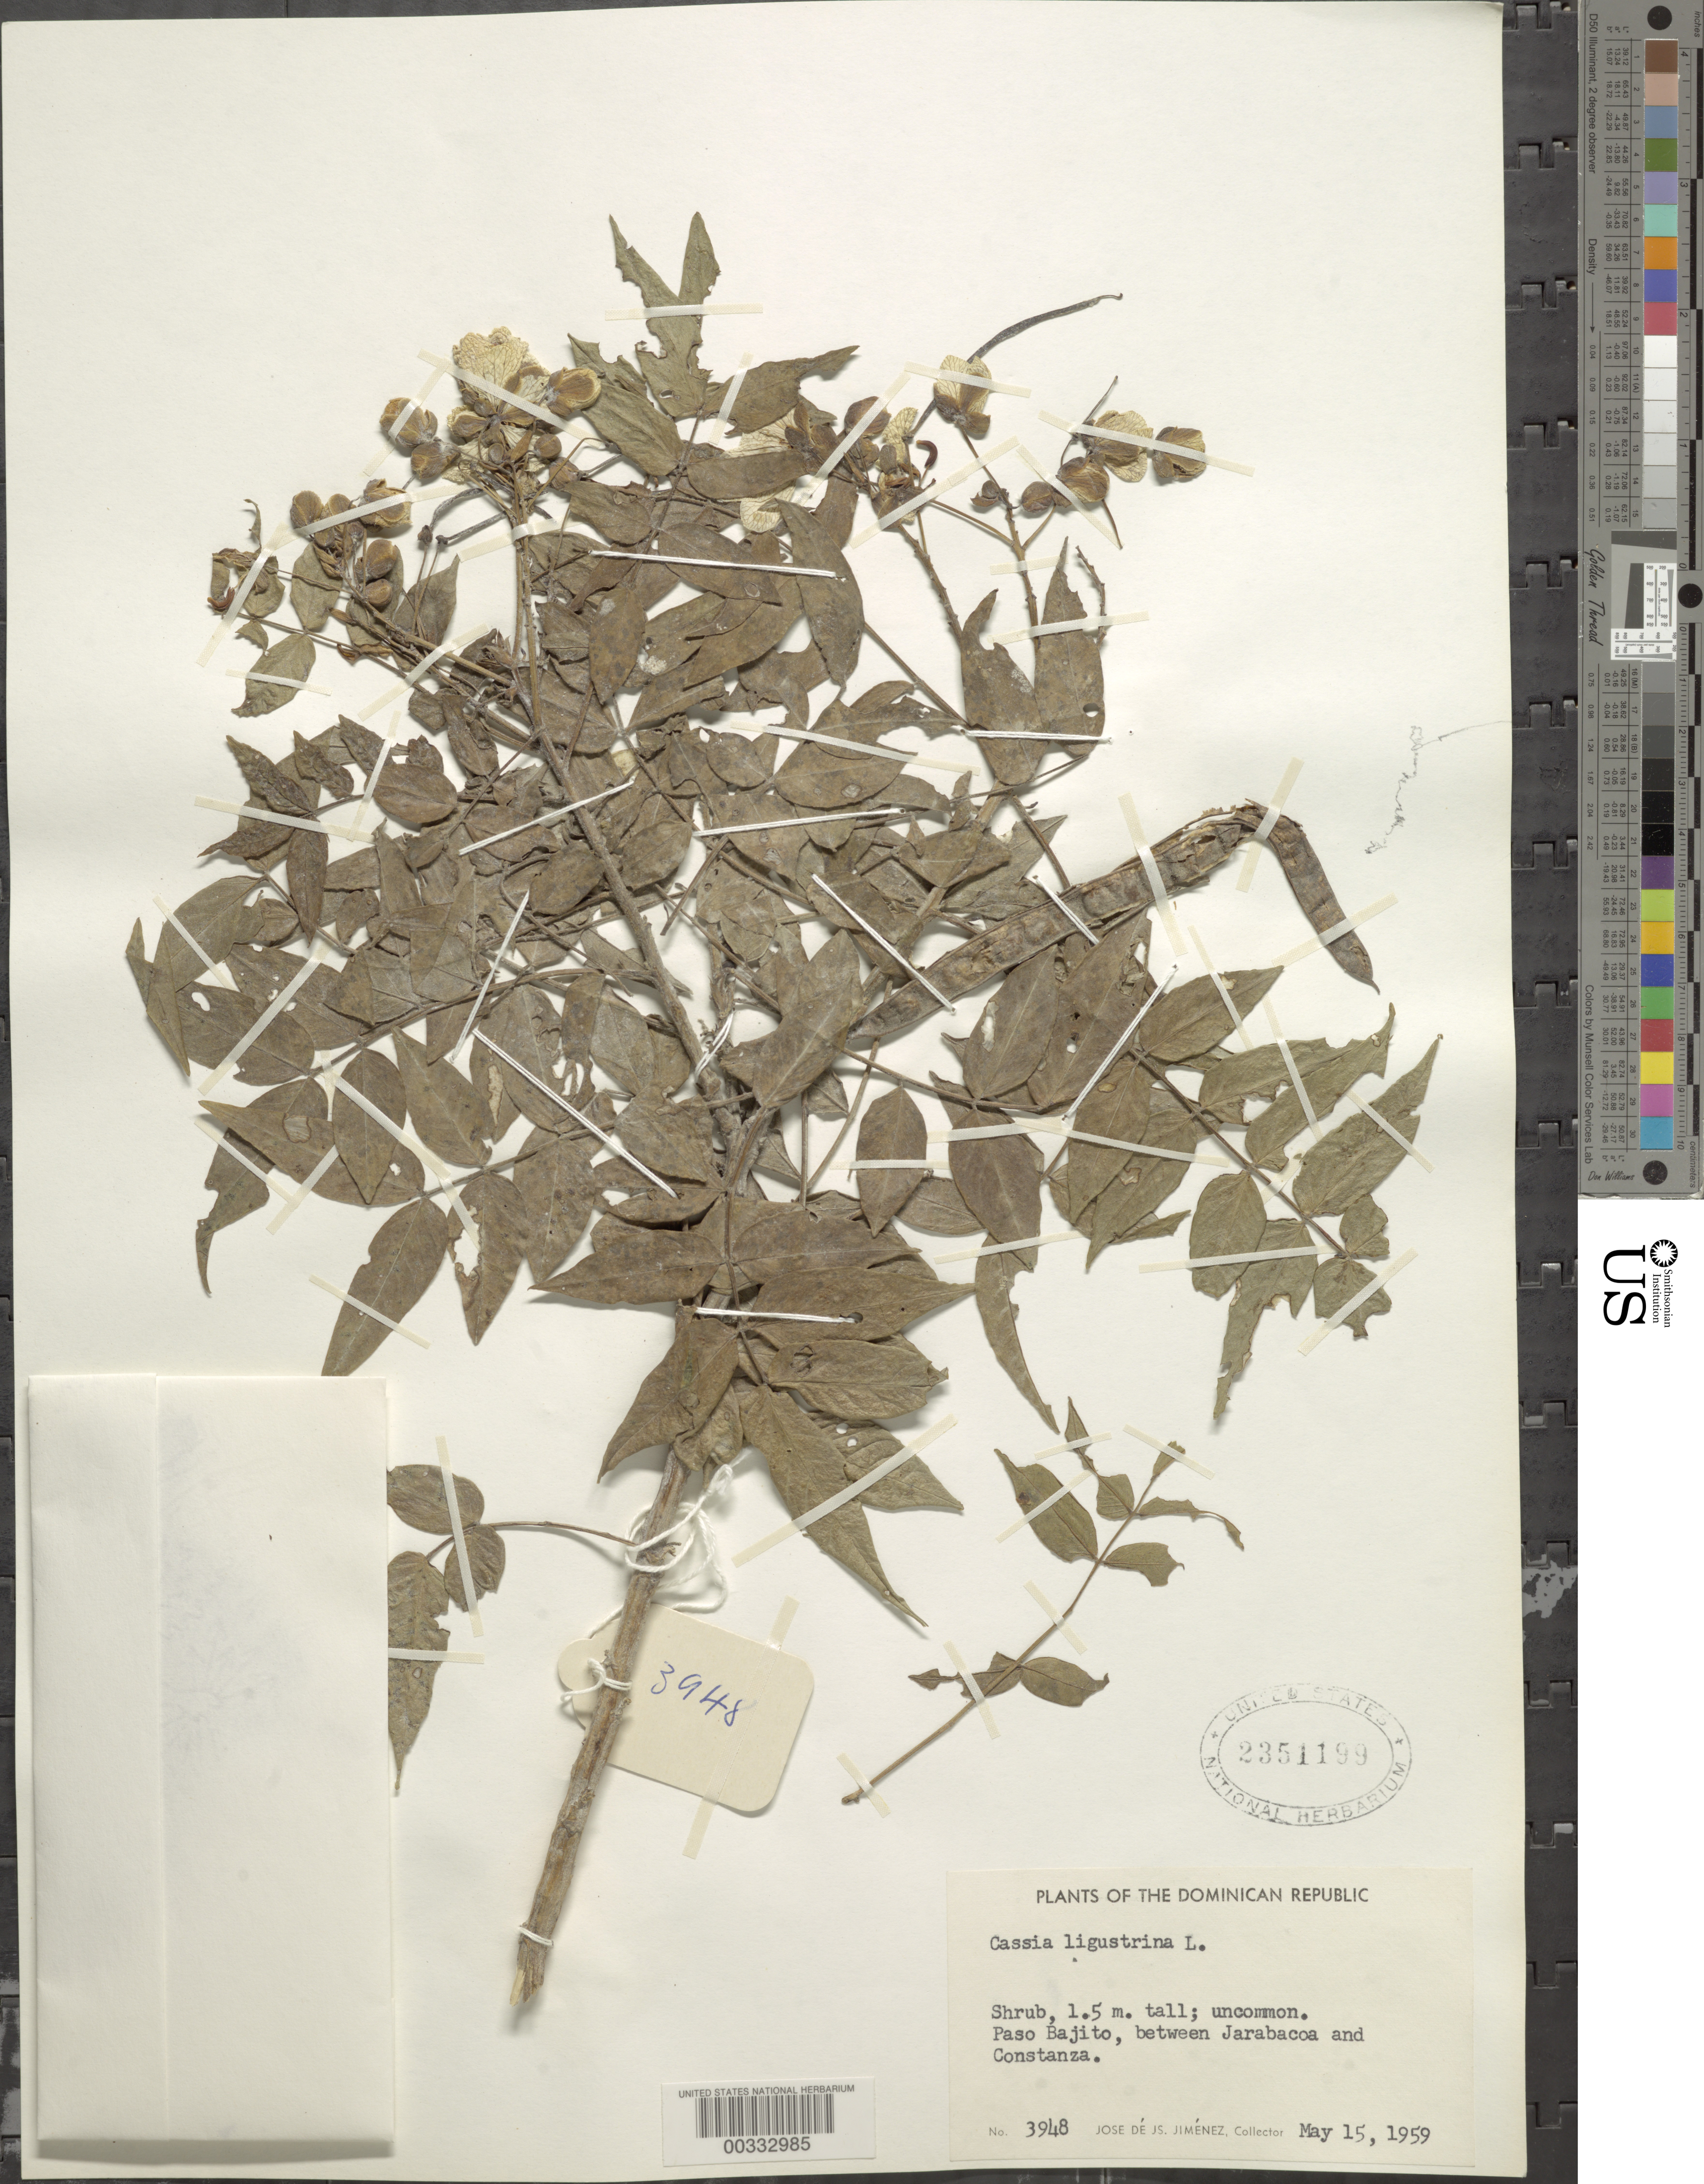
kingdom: Plantae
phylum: Tracheophyta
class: Magnoliopsida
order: Fabales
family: Fabaceae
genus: Senna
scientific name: Senna ligustrina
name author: (L.) H.S. Irwin & Barneby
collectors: J. J. Jiménez Almonte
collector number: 3948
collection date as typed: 15 May 1959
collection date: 1959-05-15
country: Dominican Republic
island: Hispaniola Island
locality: Paso bajito, between jarabacoa and constanza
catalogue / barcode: US 2351199